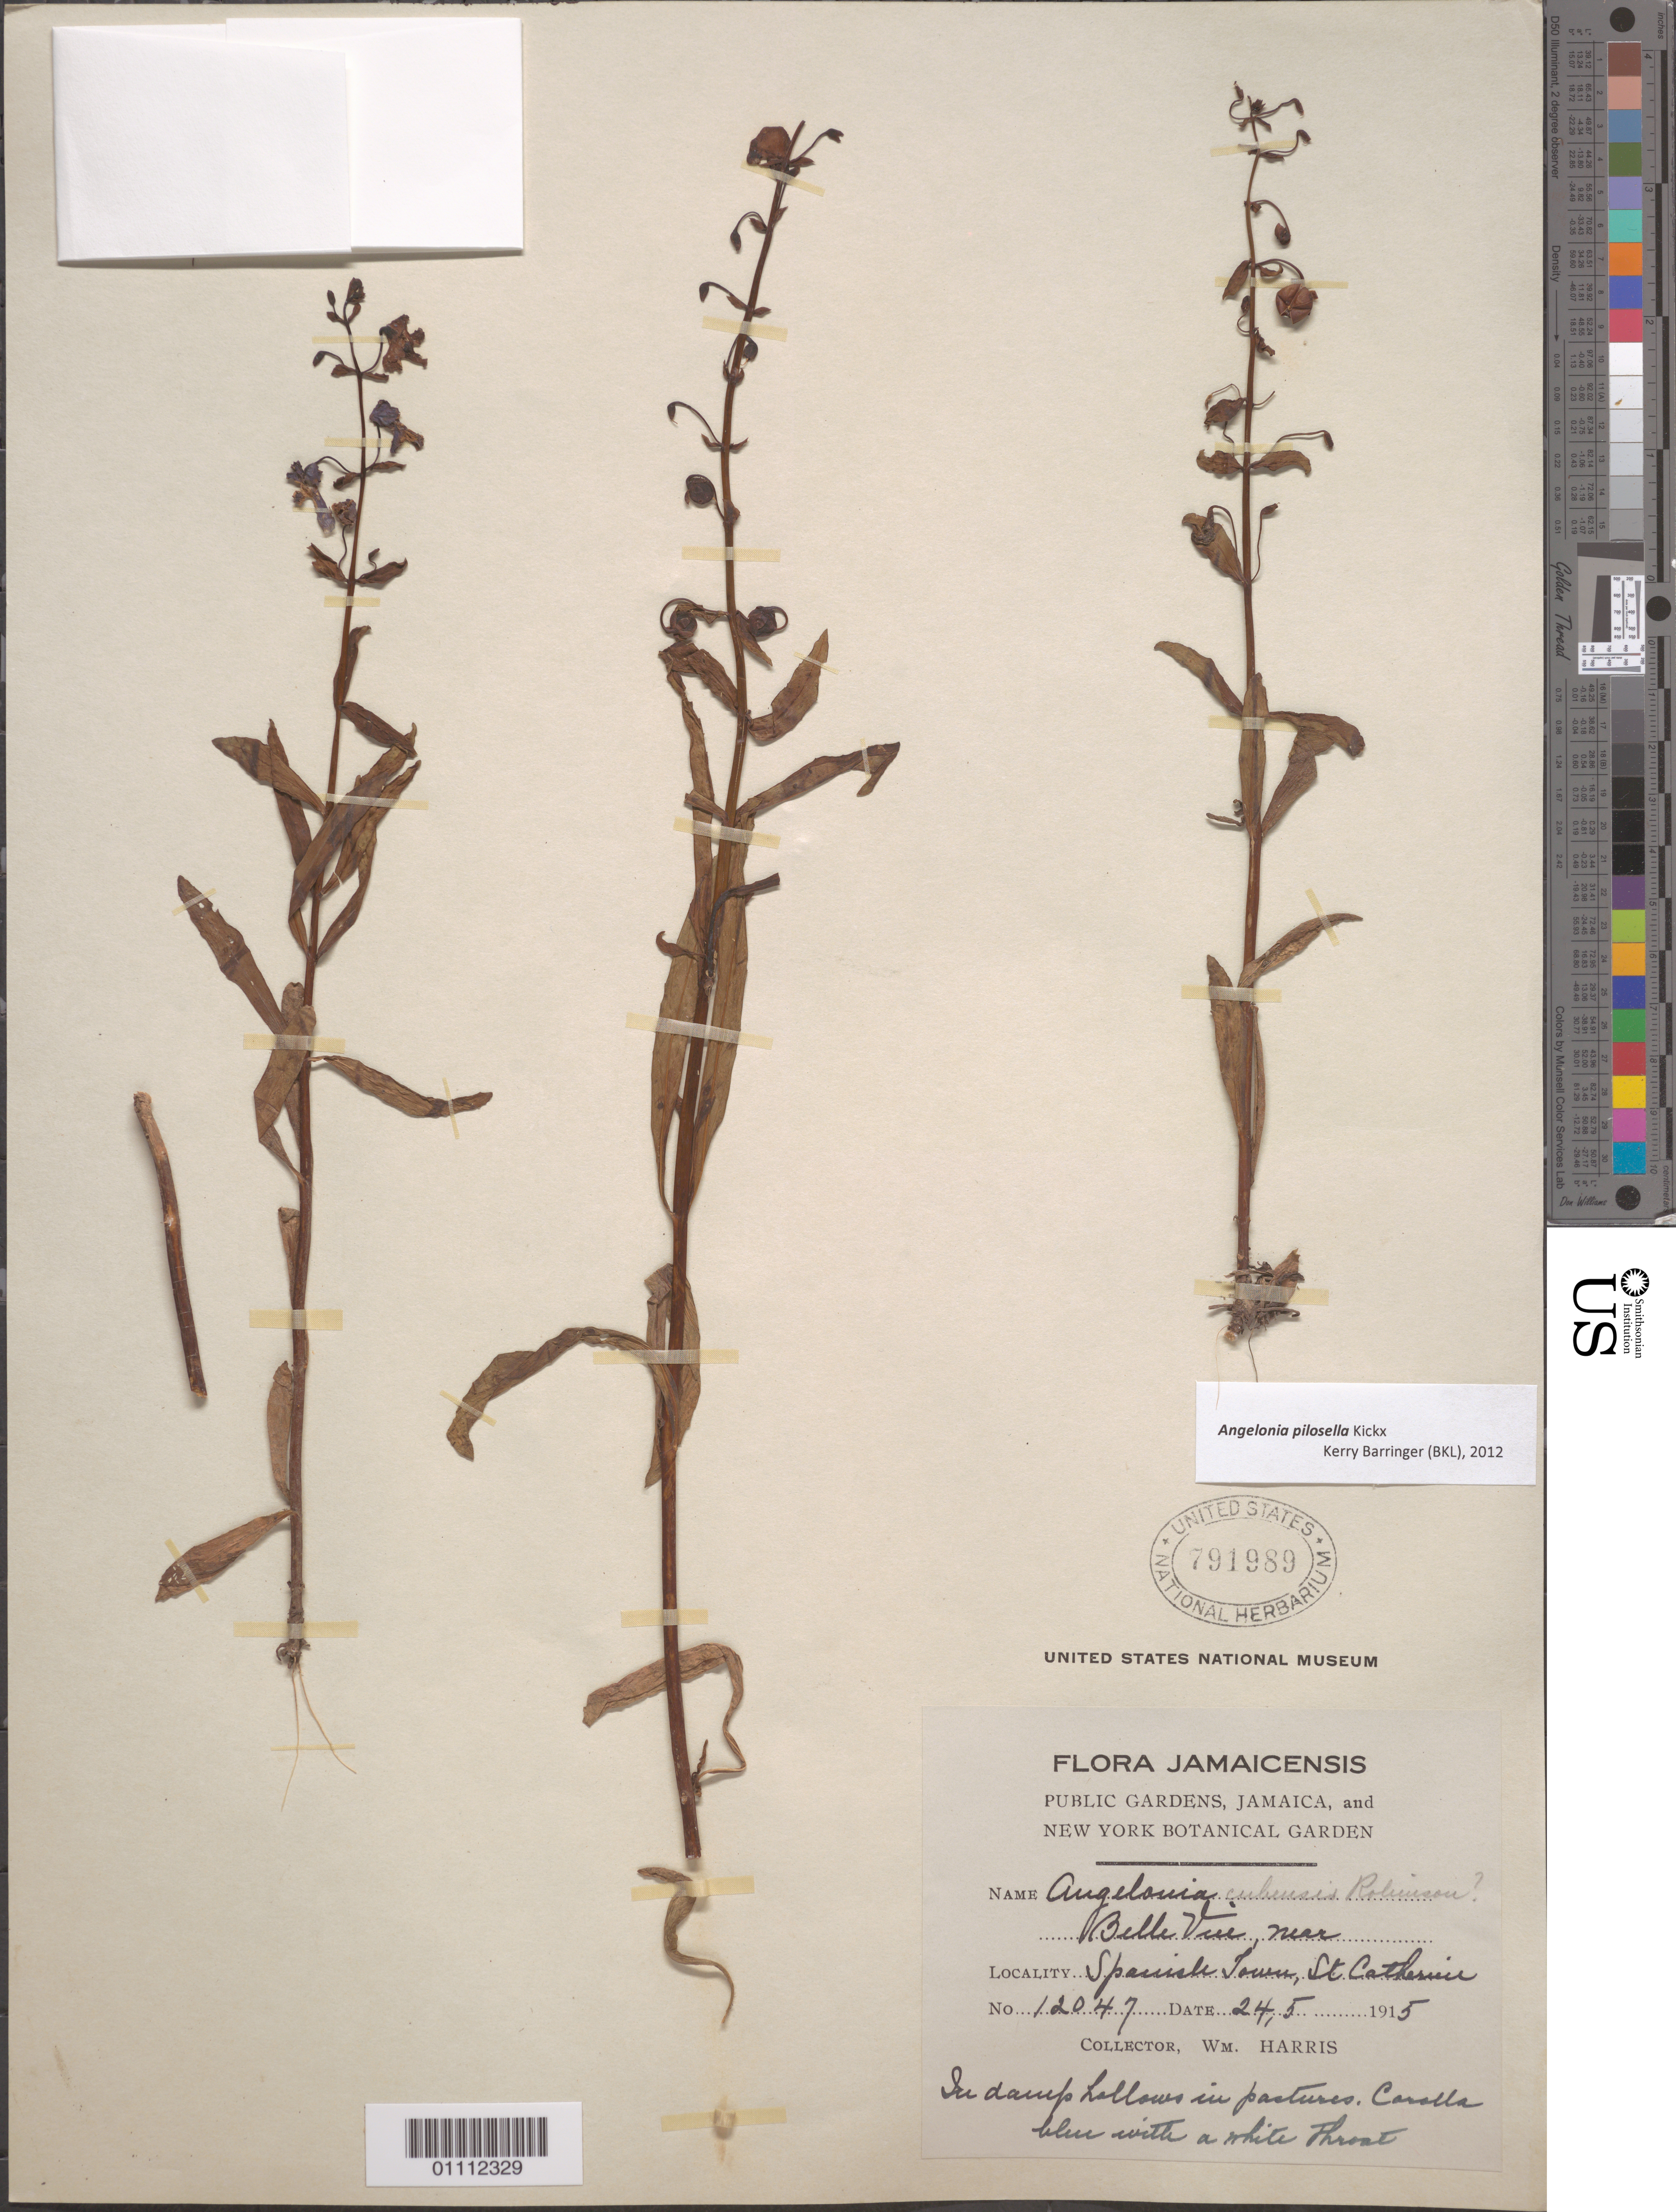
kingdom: Plantae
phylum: Tracheophyta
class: Magnoliopsida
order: Lamiales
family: Plantaginaceae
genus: Angelonia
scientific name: Angelonia pilosella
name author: J. Kickx f.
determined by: Barringer, K.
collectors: W. Harris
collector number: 12047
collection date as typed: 25 May 1915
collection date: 1915-05-25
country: Jamaica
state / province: Saint Catherine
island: Jamaica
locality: Belle Vue, near Spanish Town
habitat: In damp hollows in pastures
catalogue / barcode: US 791989